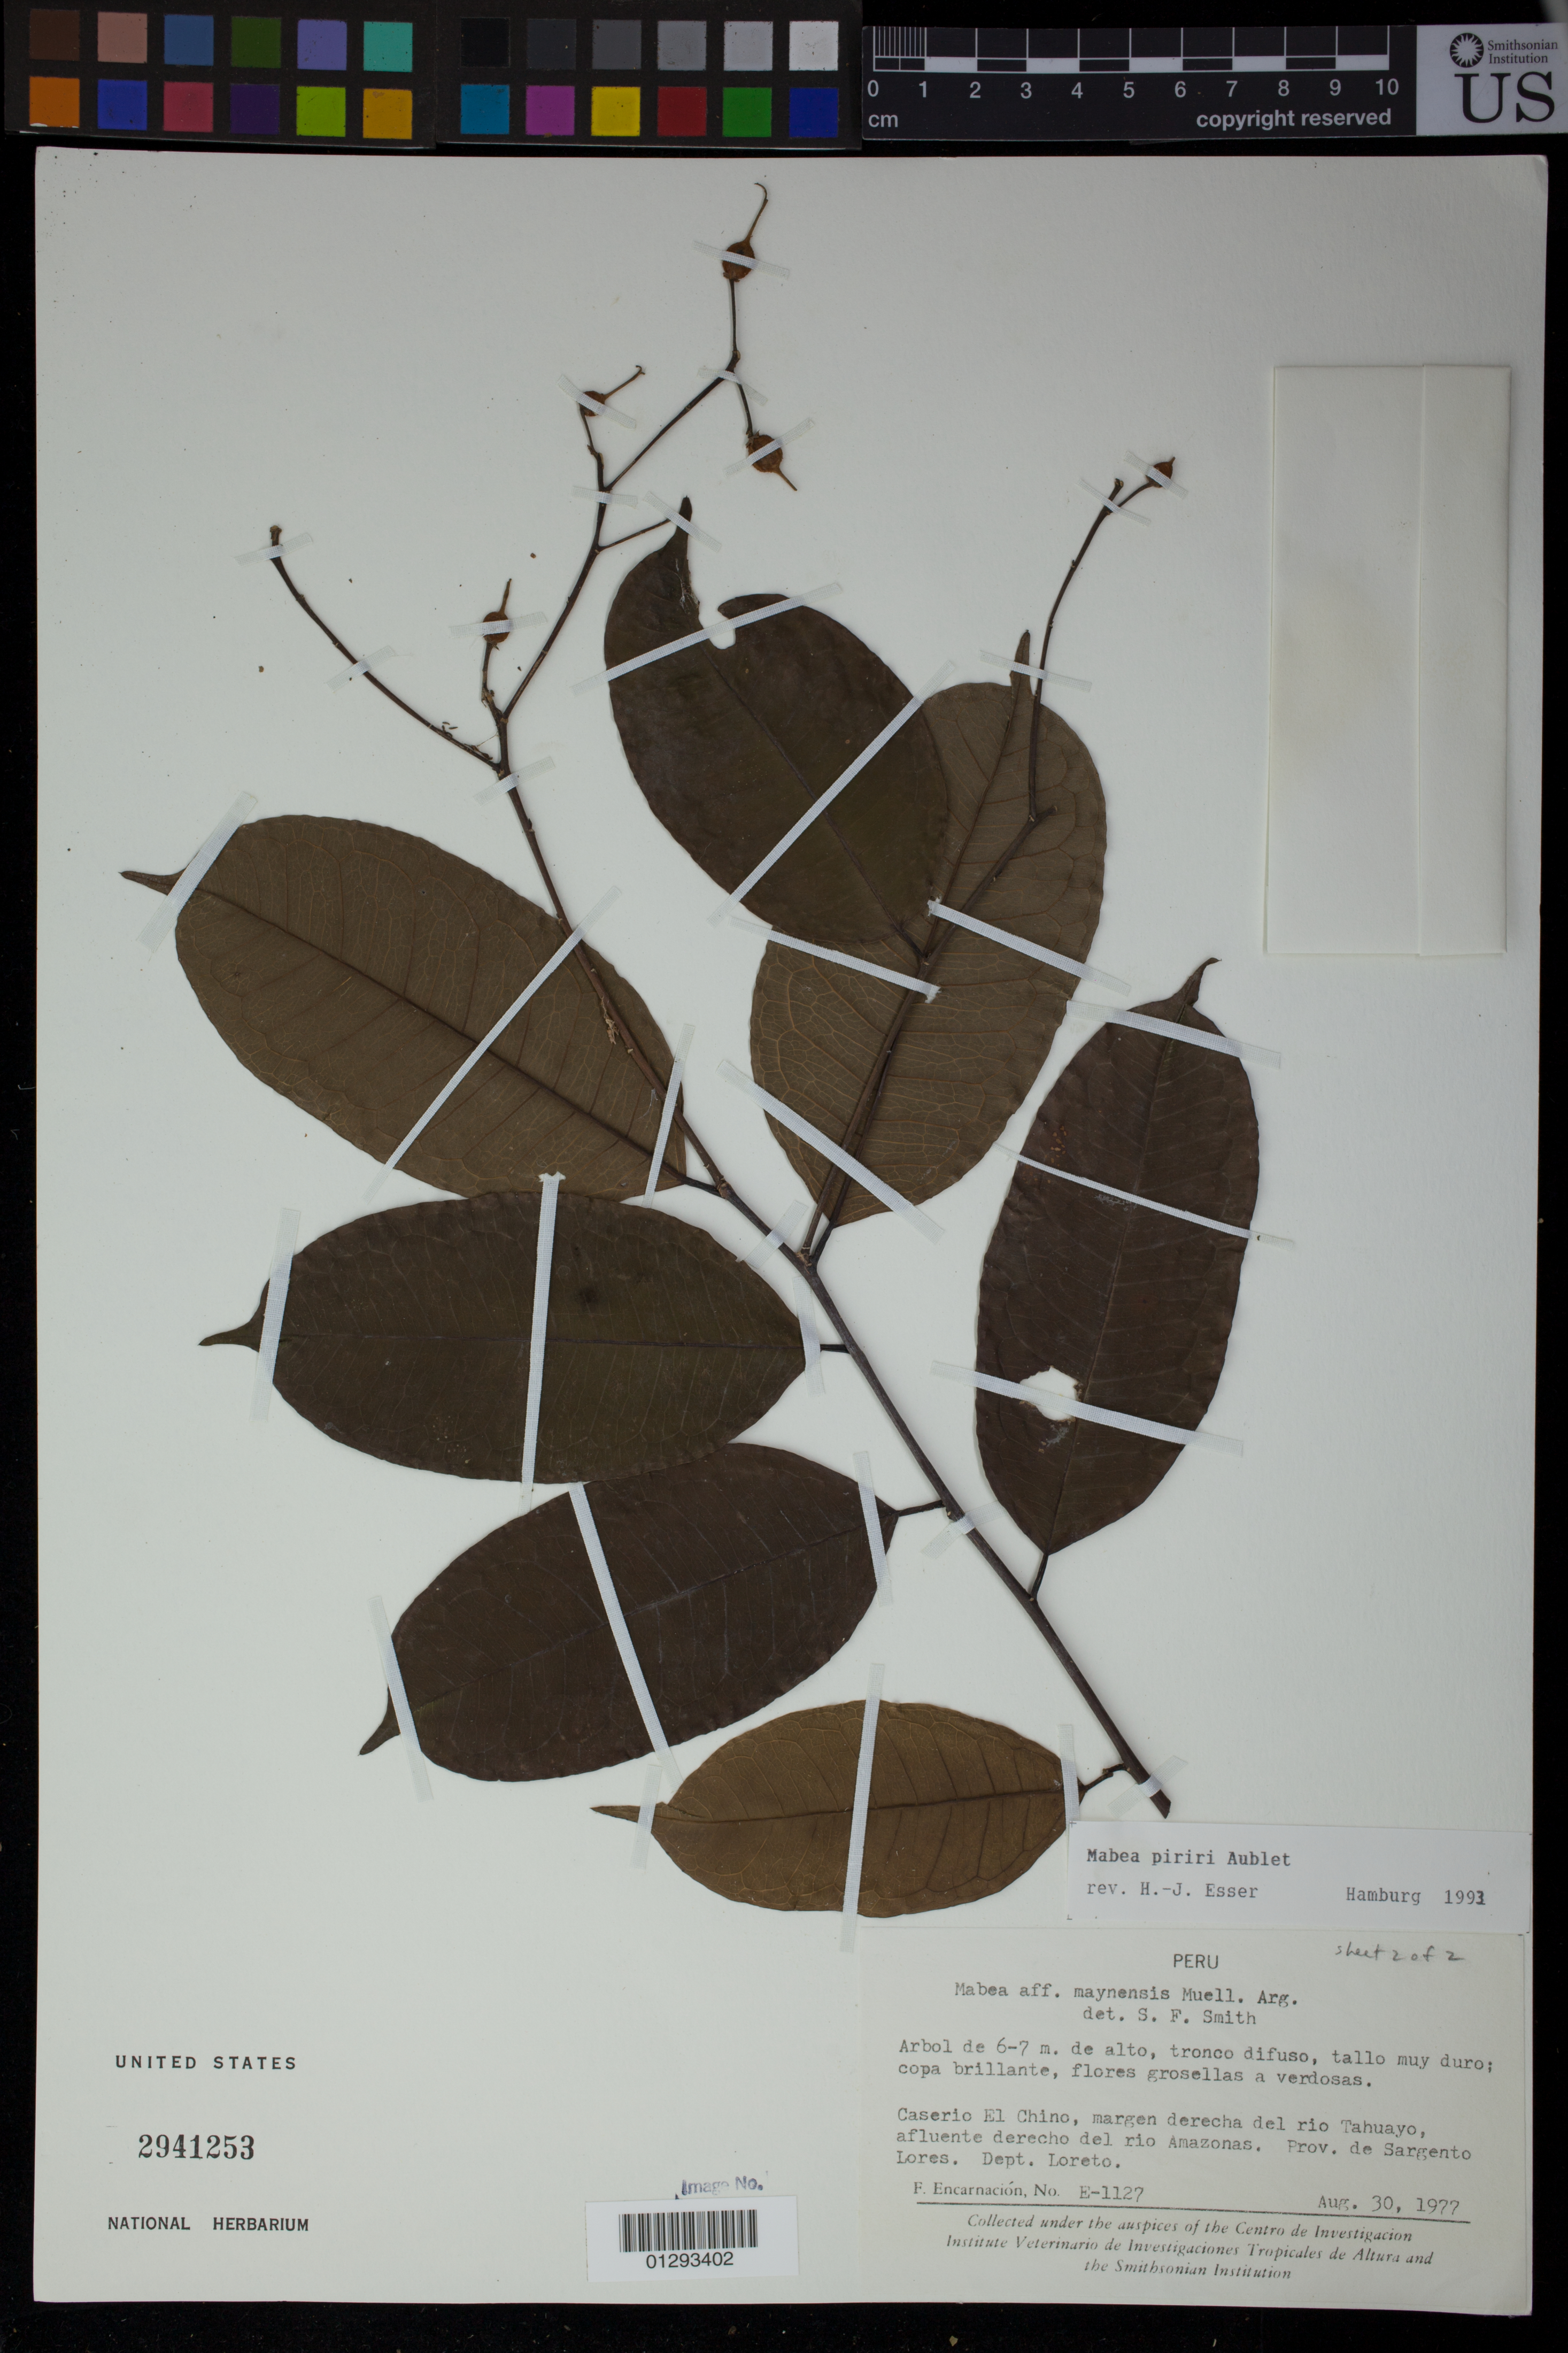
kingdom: Plantae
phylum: Tracheophyta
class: Magnoliopsida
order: Malpighiales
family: Euphorbiaceae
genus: Mabea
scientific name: Mabea piriri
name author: Aubl.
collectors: F. Encarnación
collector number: E-1127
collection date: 1977-08-30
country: Peru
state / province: Loreto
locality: Caserio El Chino, margen derecha del rio Tahuayo, afluente derecho del rio Amazonas. Prov. de Sargento Lores.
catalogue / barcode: US 2941253